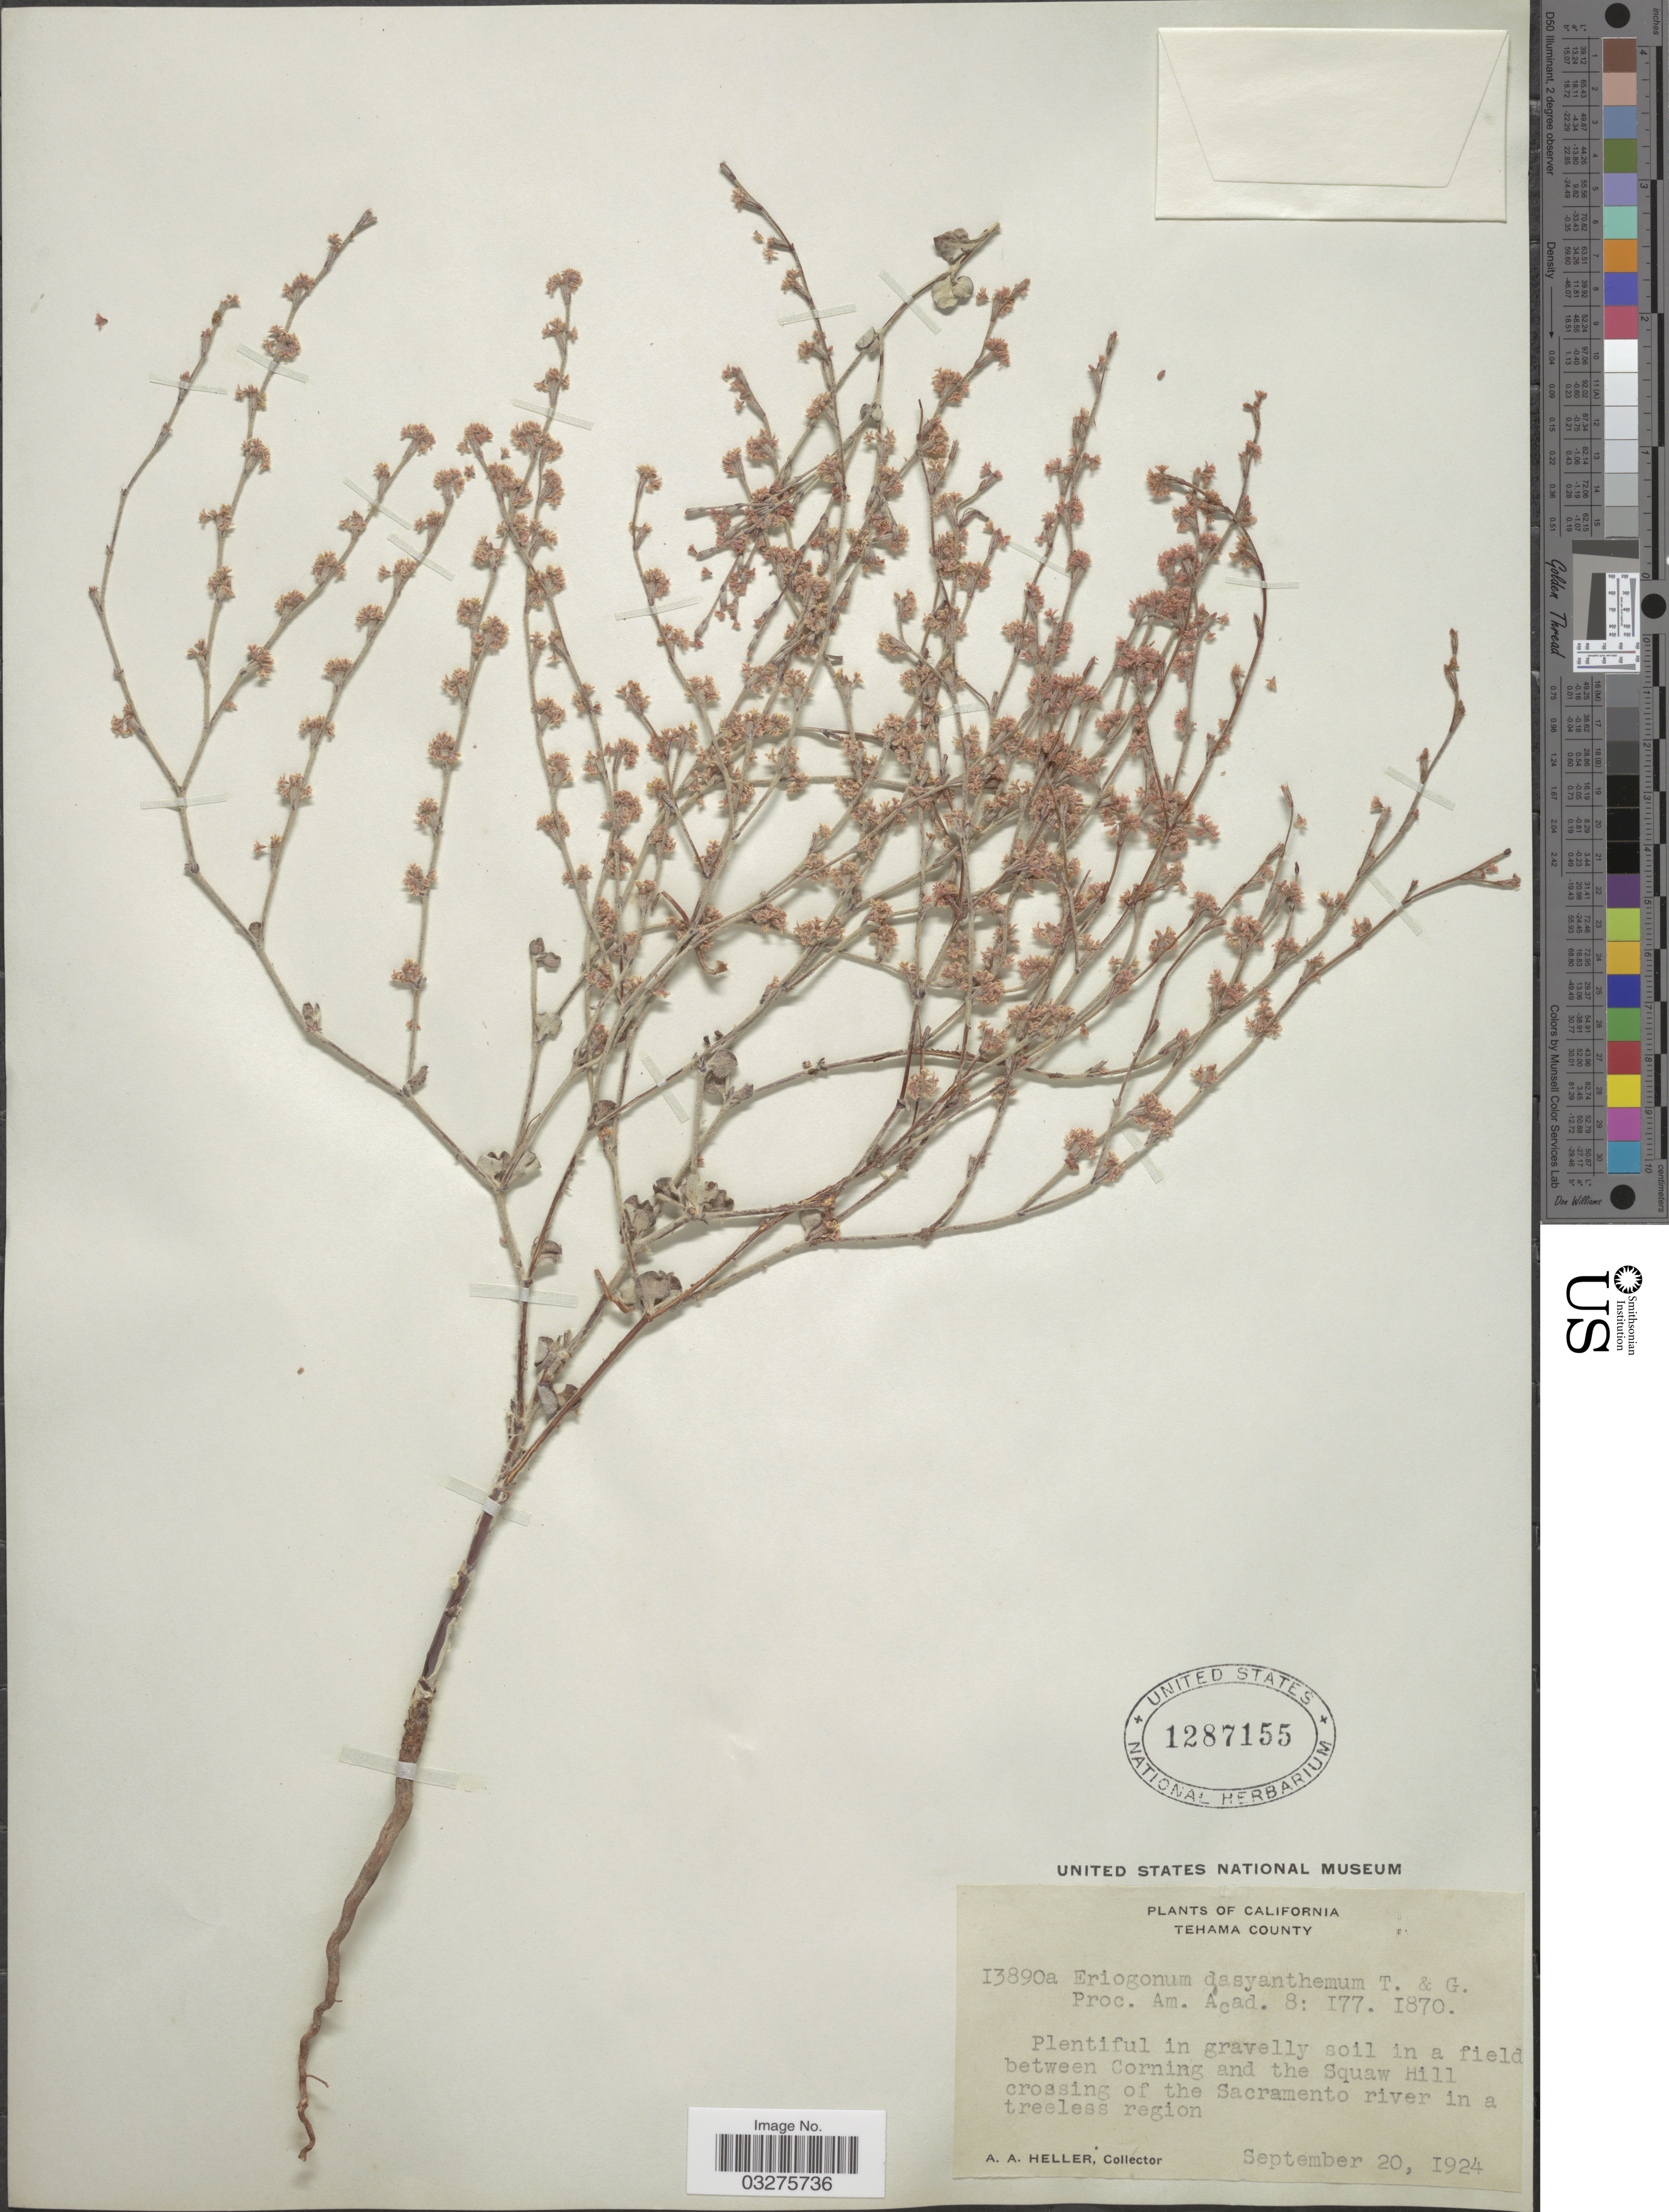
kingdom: Plantae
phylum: Tracheophyta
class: Magnoliopsida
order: Caryophyllales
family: Polygonaceae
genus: Eriogonum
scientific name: Eriogonum dasyanthemum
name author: Torr. & A. Gray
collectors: A. A. Heller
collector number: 13890a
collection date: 1924-09-20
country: United States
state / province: California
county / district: Tehama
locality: Tehama County. In a field between Corning and the Squaw Hill crossing of the Sacramento river in a treeless region.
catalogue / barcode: US 1287155